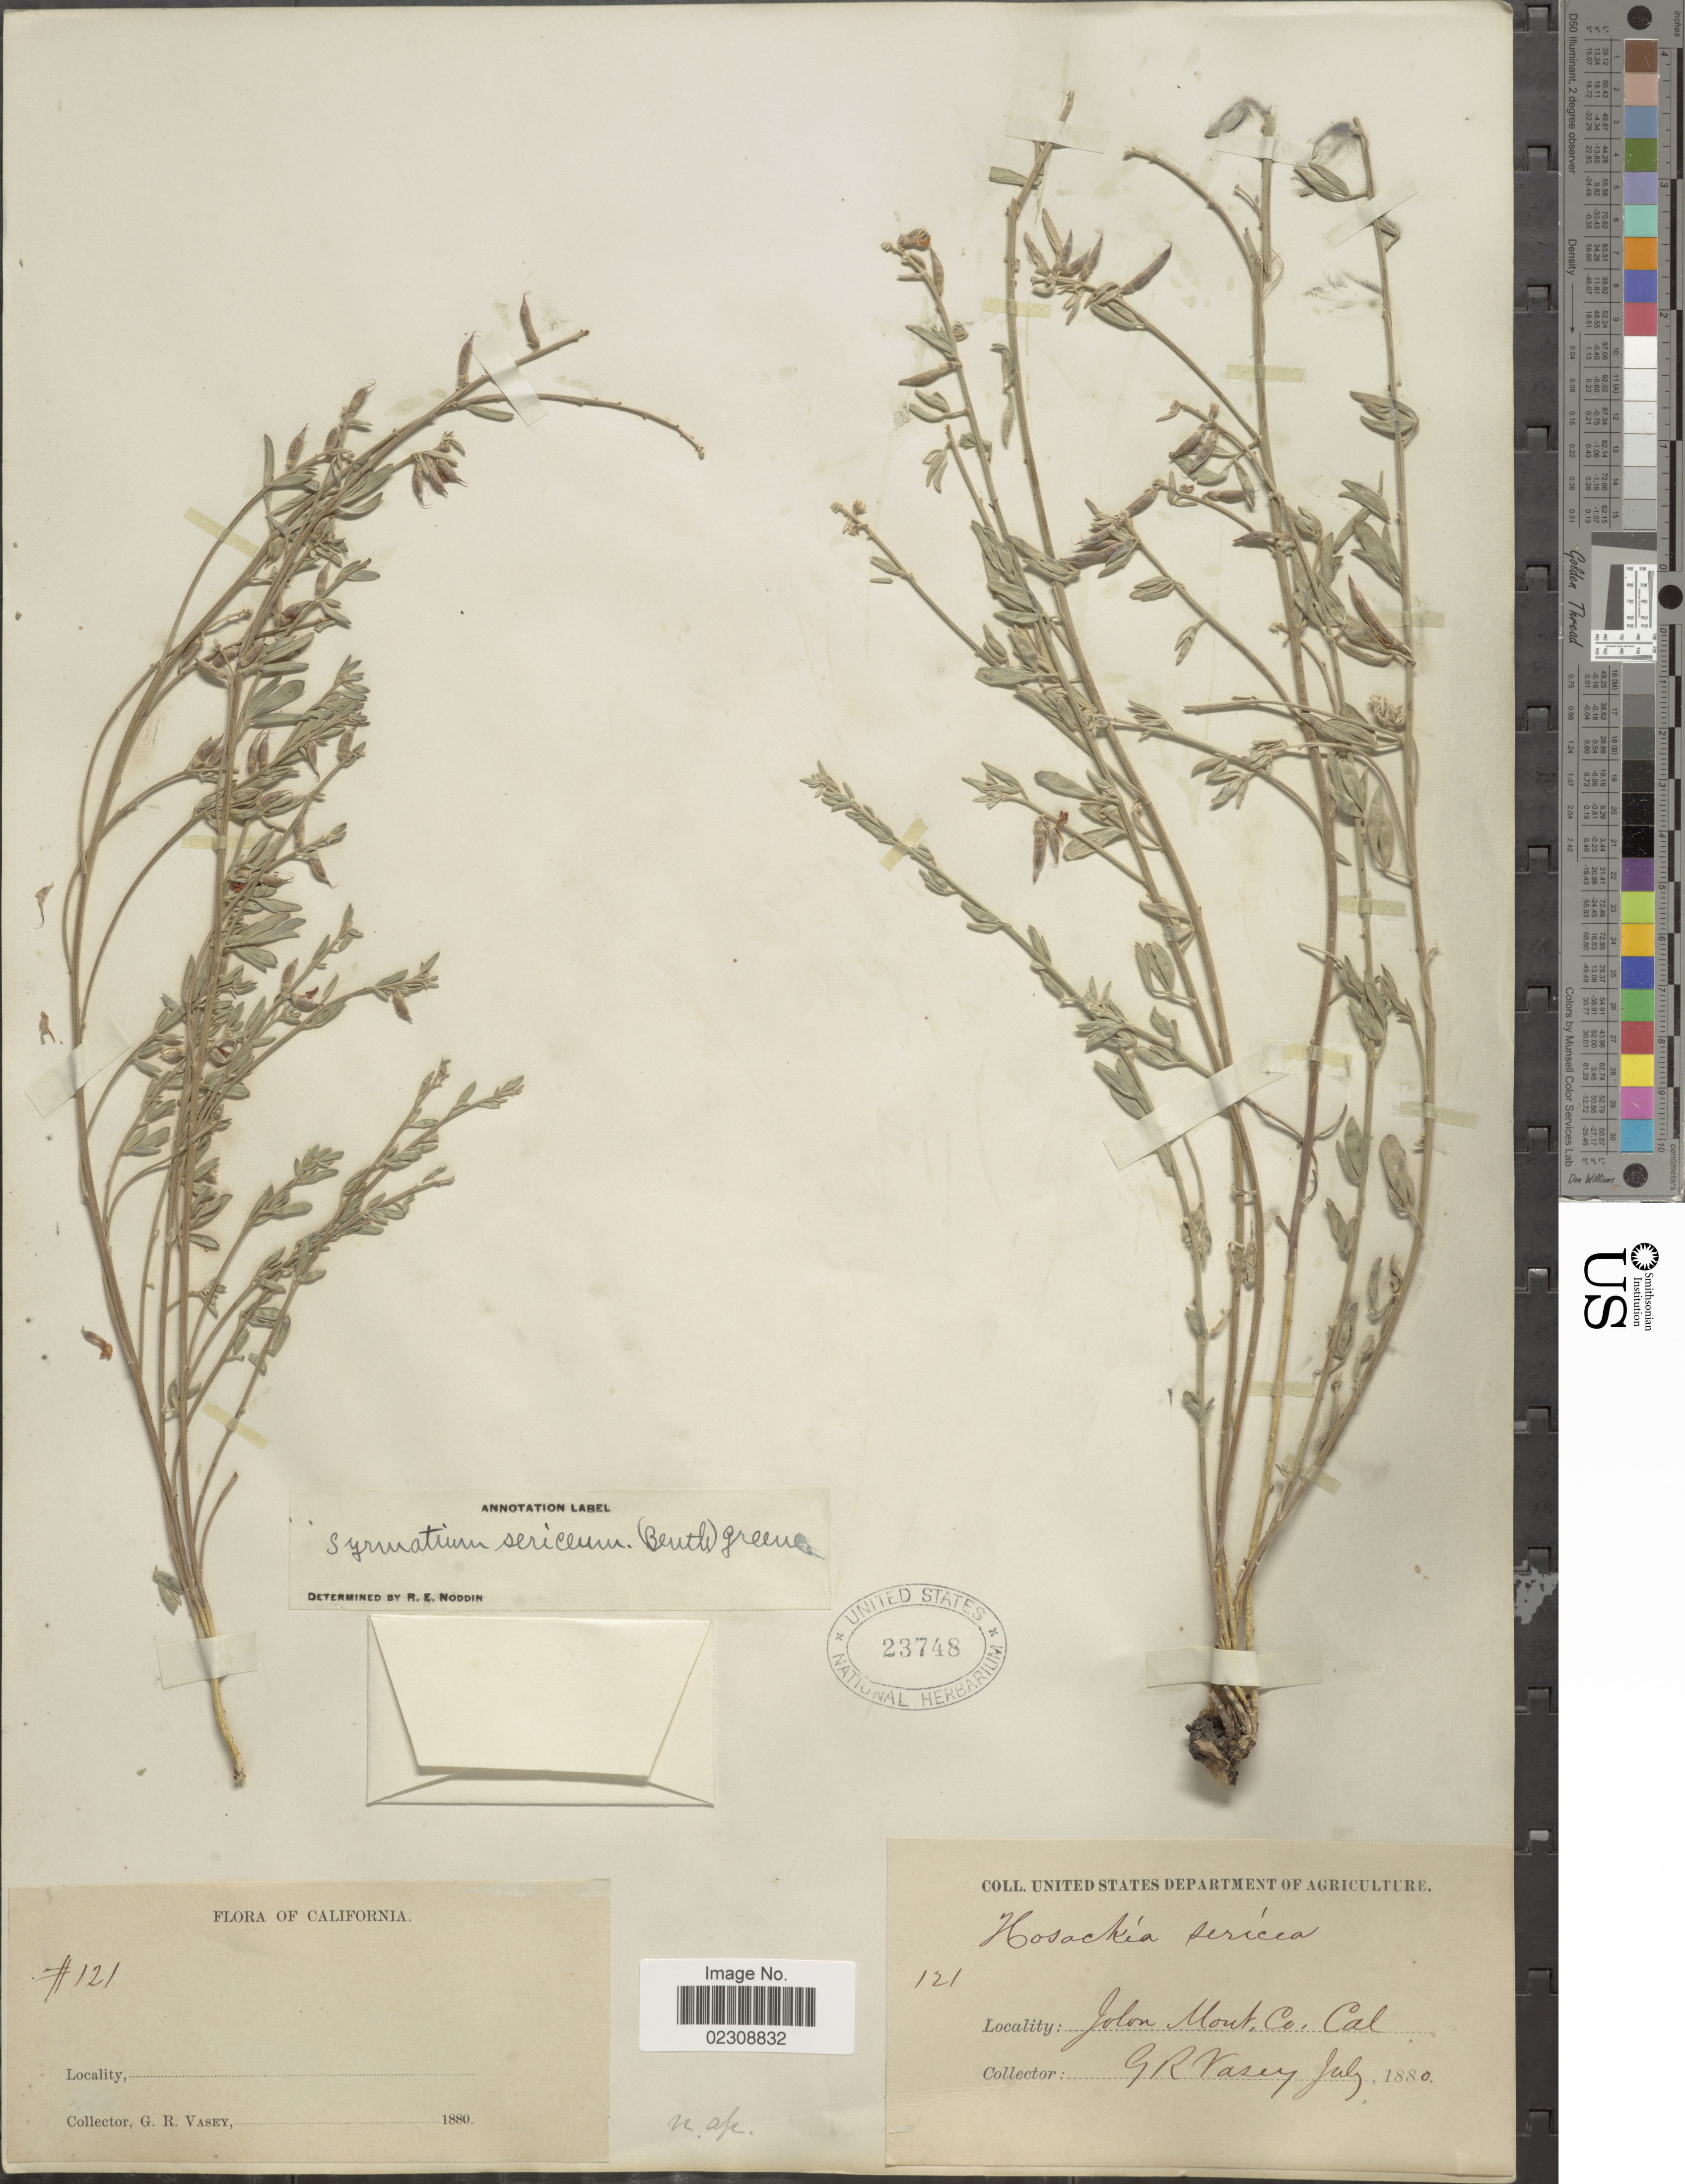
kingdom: Plantae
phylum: Tracheophyta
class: Magnoliopsida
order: Fabales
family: Fabaceae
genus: Syrmatium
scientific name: Syrmatium sericeum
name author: (Benth.) Greene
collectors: G. R. Vasey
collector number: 121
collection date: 1880-07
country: United States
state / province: California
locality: Jolon Mont. Co.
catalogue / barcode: US 23748